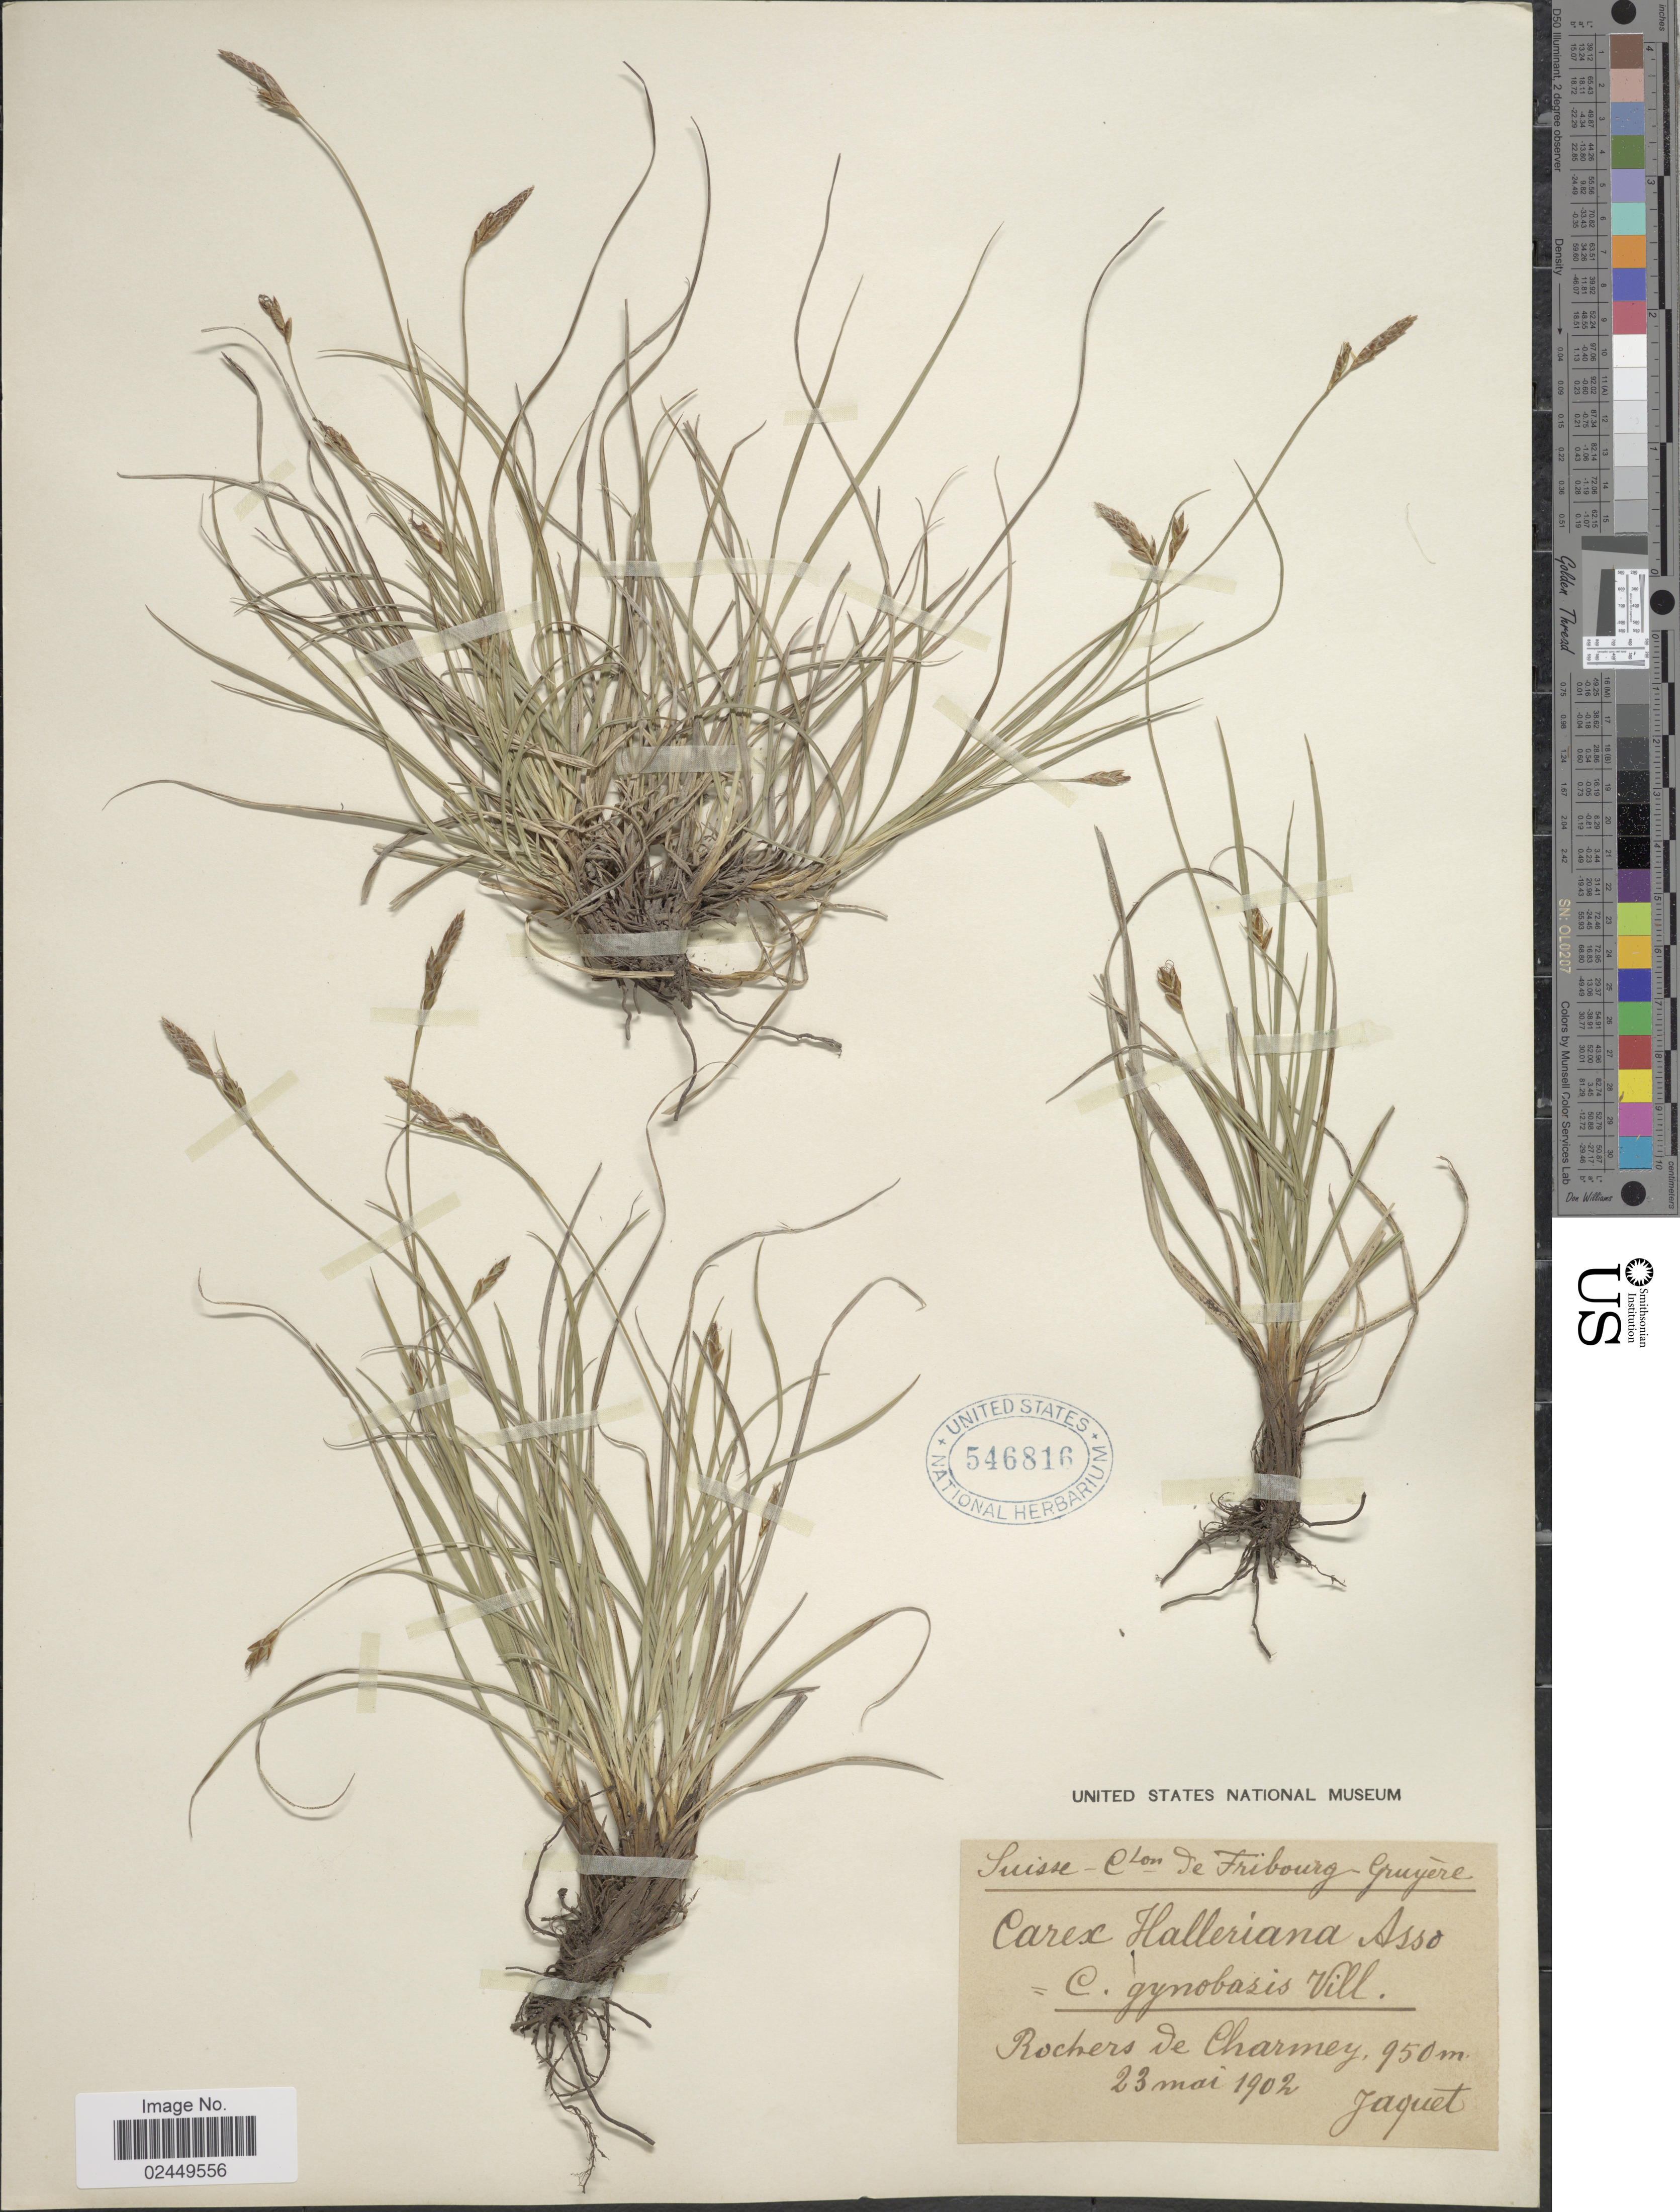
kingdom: Plantae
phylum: Tracheophyta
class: Liliopsida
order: Poales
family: Cyperaceae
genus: Carex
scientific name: Carex halleriana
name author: Asso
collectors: -. Jaquet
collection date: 1902-05-23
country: Switzerland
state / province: Fribourg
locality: Suisse Clon de Fribourg Gruyere, Rochers de Charmey.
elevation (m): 950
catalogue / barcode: US 546816